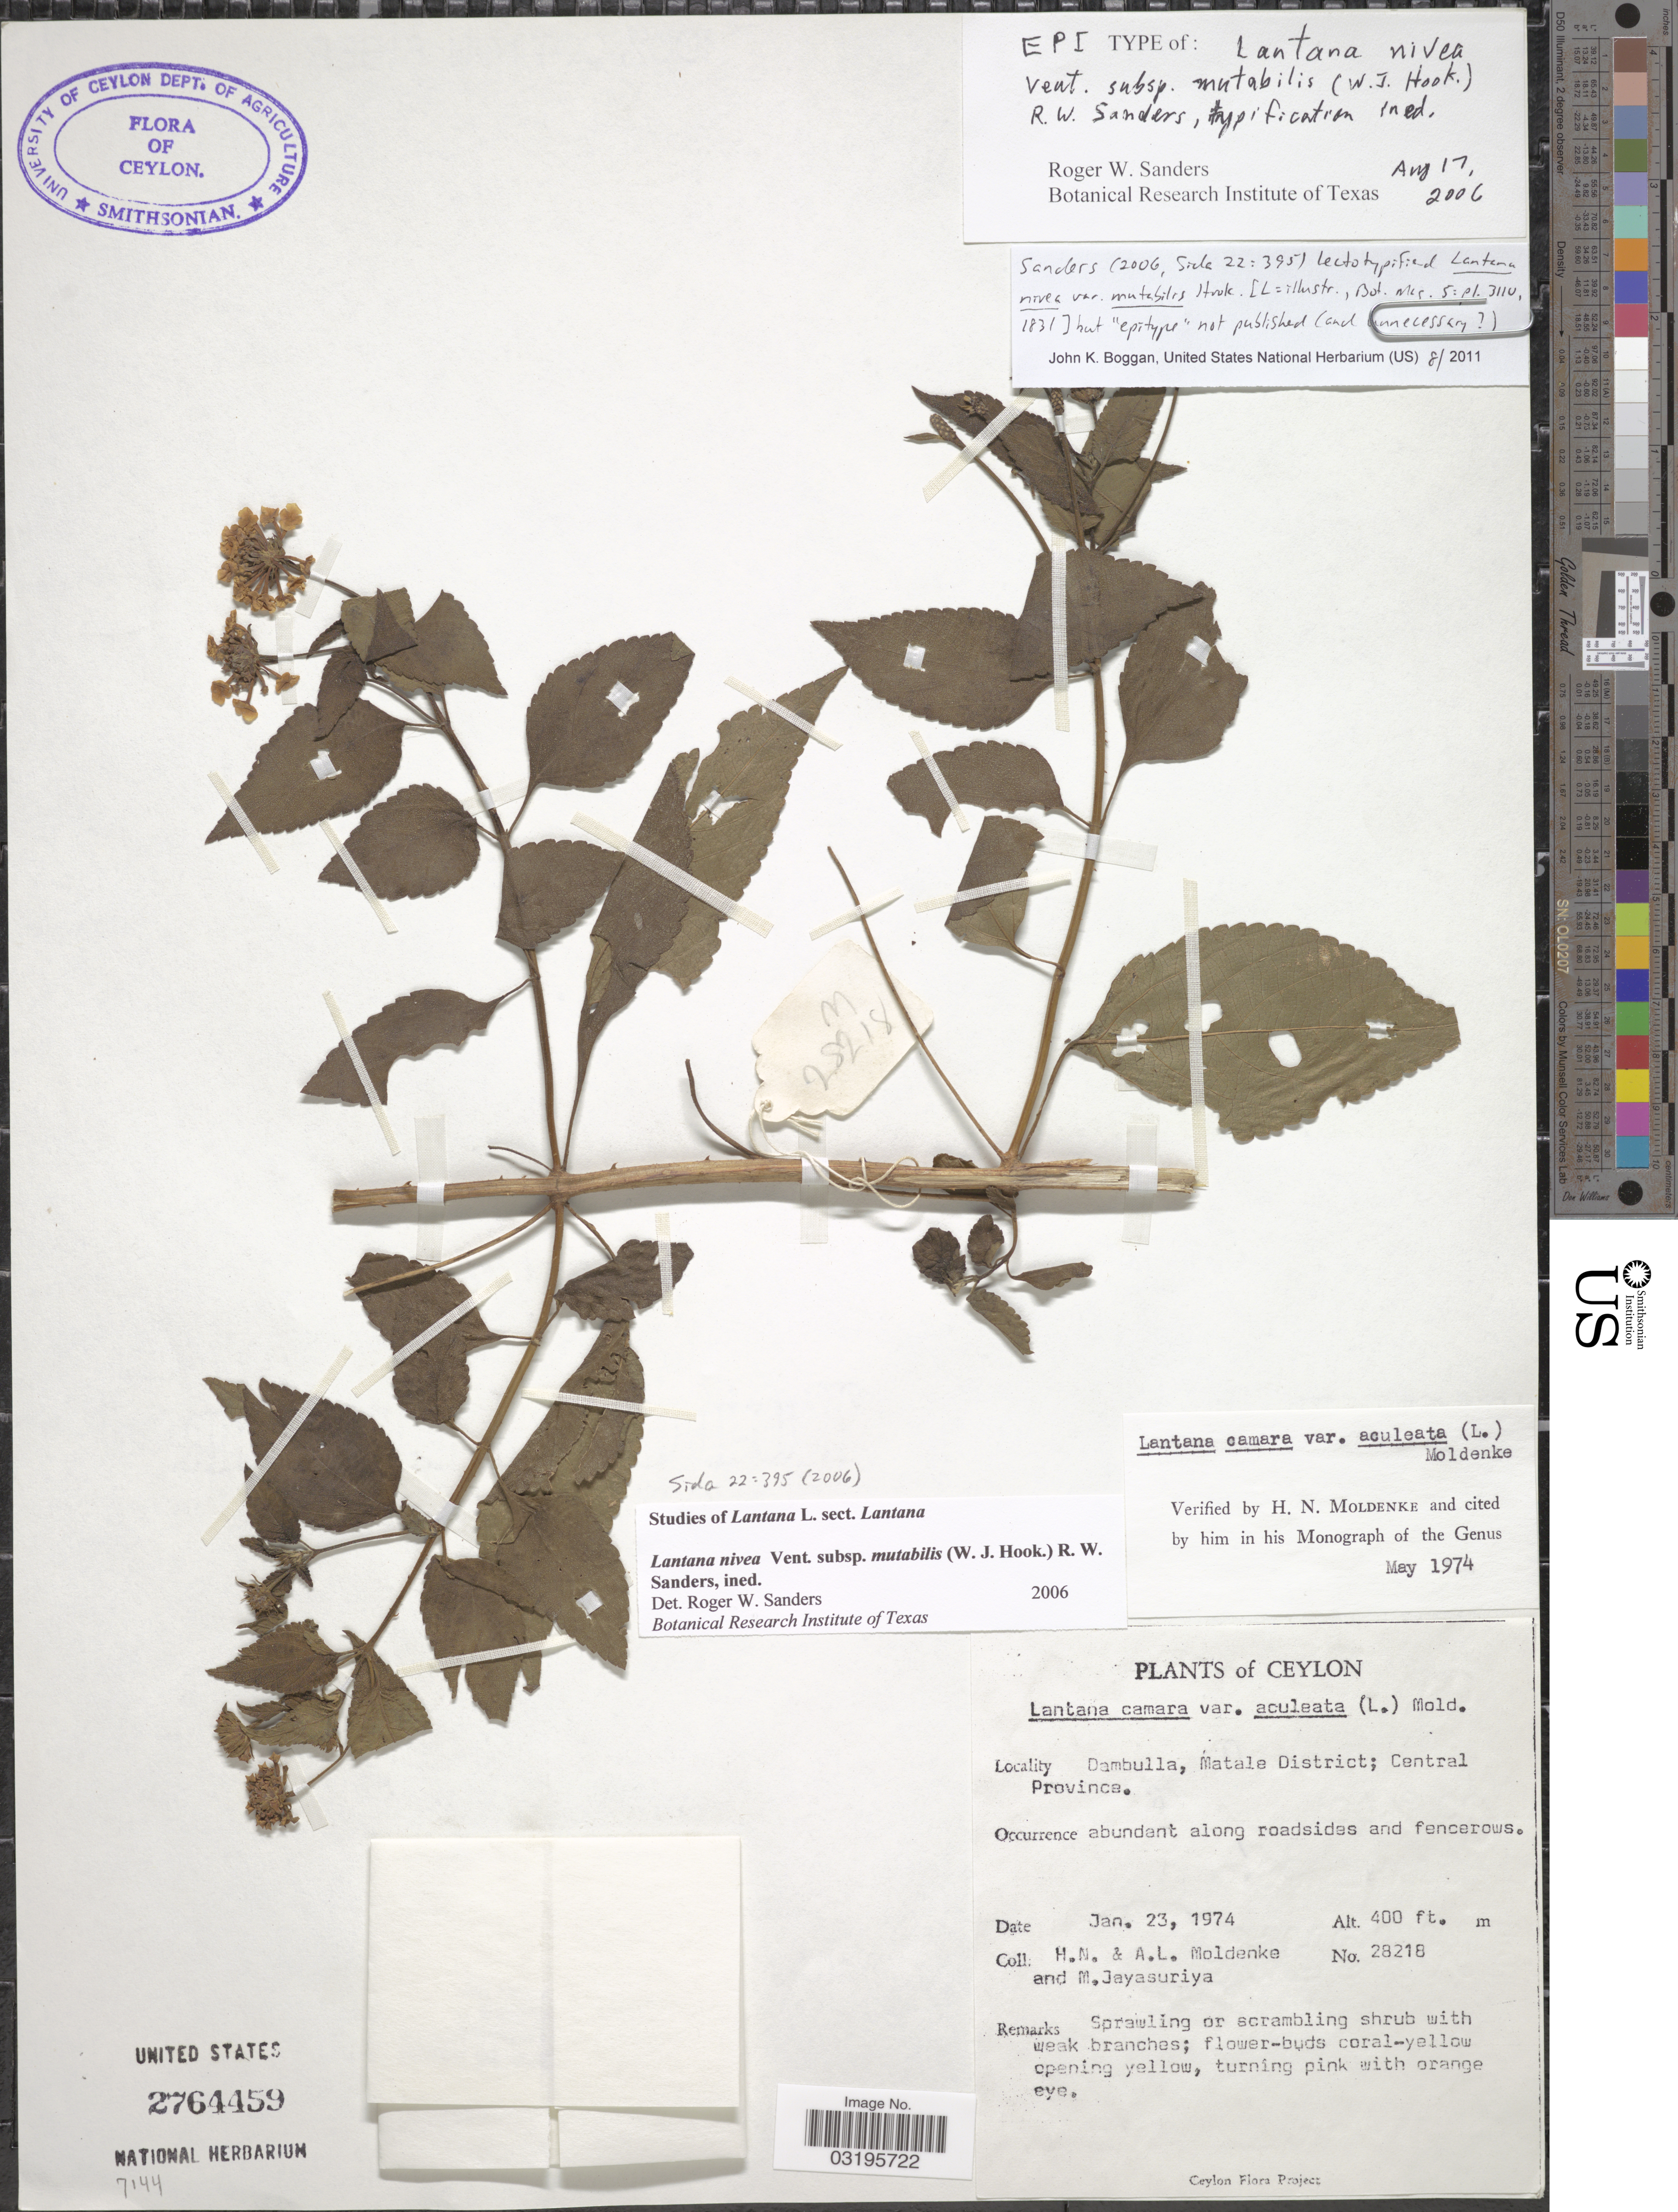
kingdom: Plantae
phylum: Tracheophyta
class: Magnoliopsida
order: Lamiales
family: Verbenaceae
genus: Lantana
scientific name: Lantana nivea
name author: Vent.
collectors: H. N. Moldenke, A. L. Moldenke & M. Jayasuriya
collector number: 28218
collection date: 1974-01-23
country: Sri Lanka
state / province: Central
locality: Ceylon. Dambulla, Matale District.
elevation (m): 122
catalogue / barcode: US 2764459